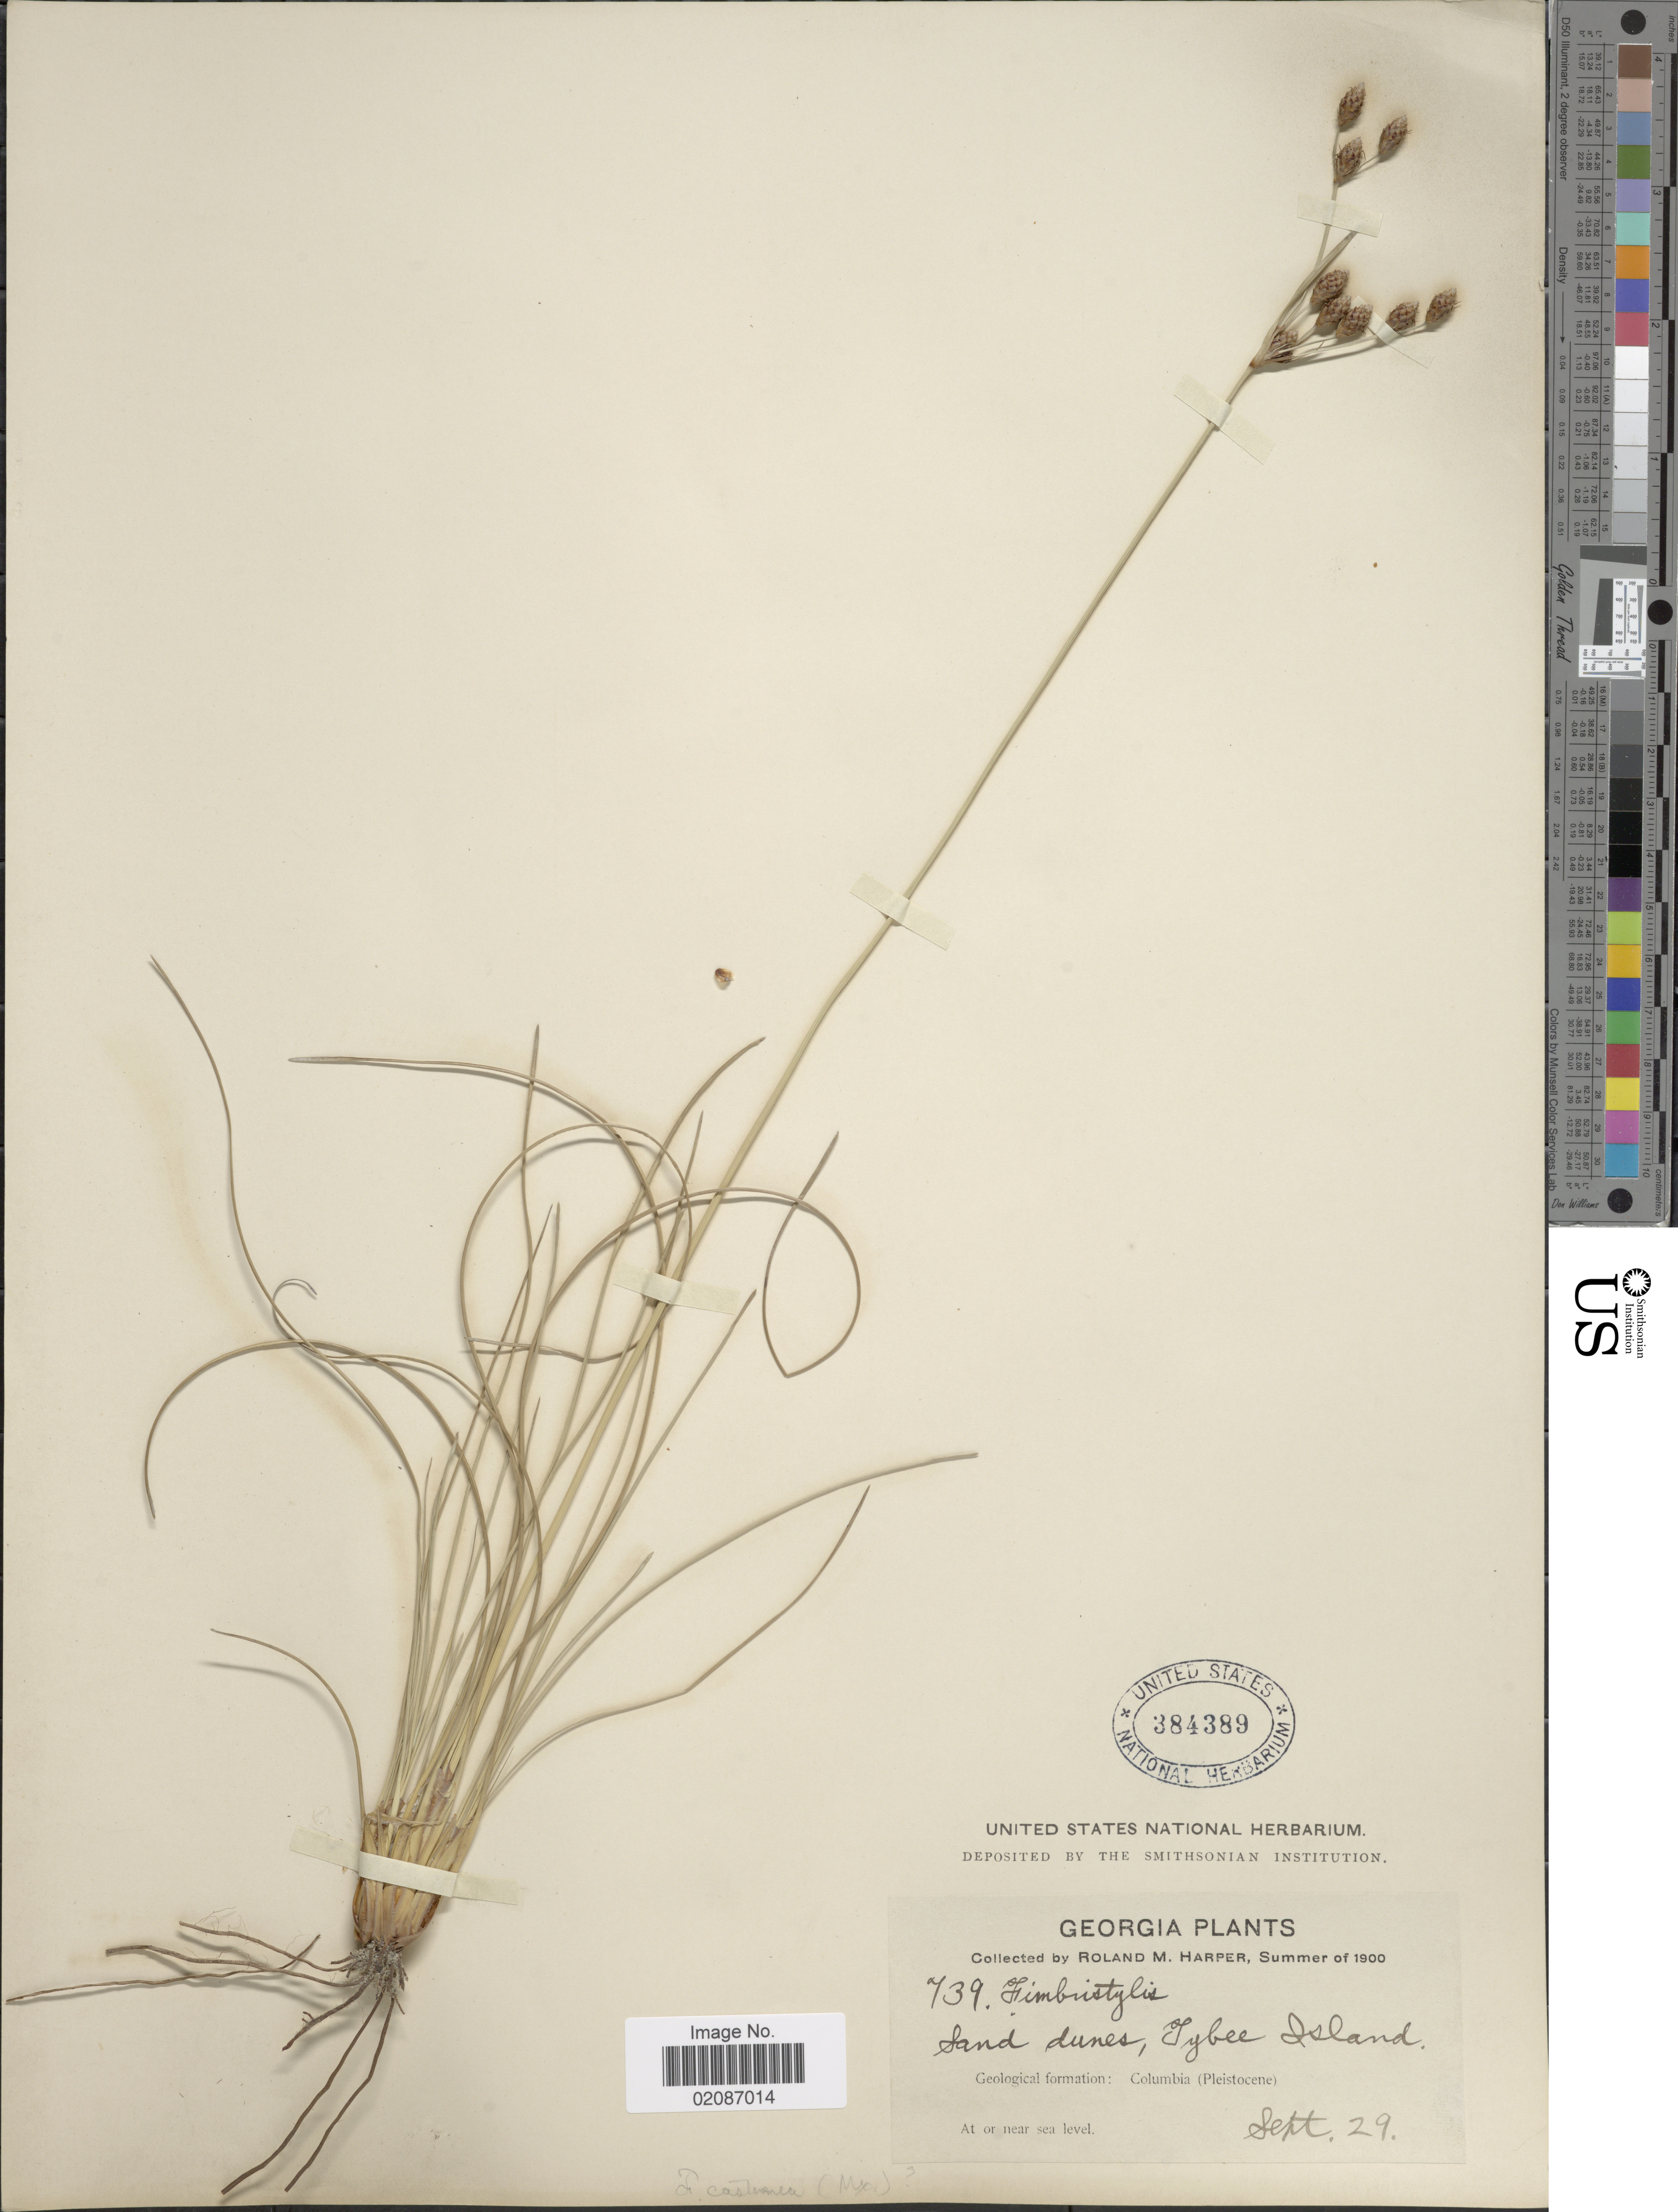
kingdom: Plantae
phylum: Tracheophyta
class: Liliopsida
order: Poales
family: Cyperaceae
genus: Fimbristylis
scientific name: Fimbristylis spadicea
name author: (L.) Vahl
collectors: R. M. Harper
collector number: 739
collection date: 1900-09-29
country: United States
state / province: Georgia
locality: Tybee Island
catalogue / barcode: US 384389